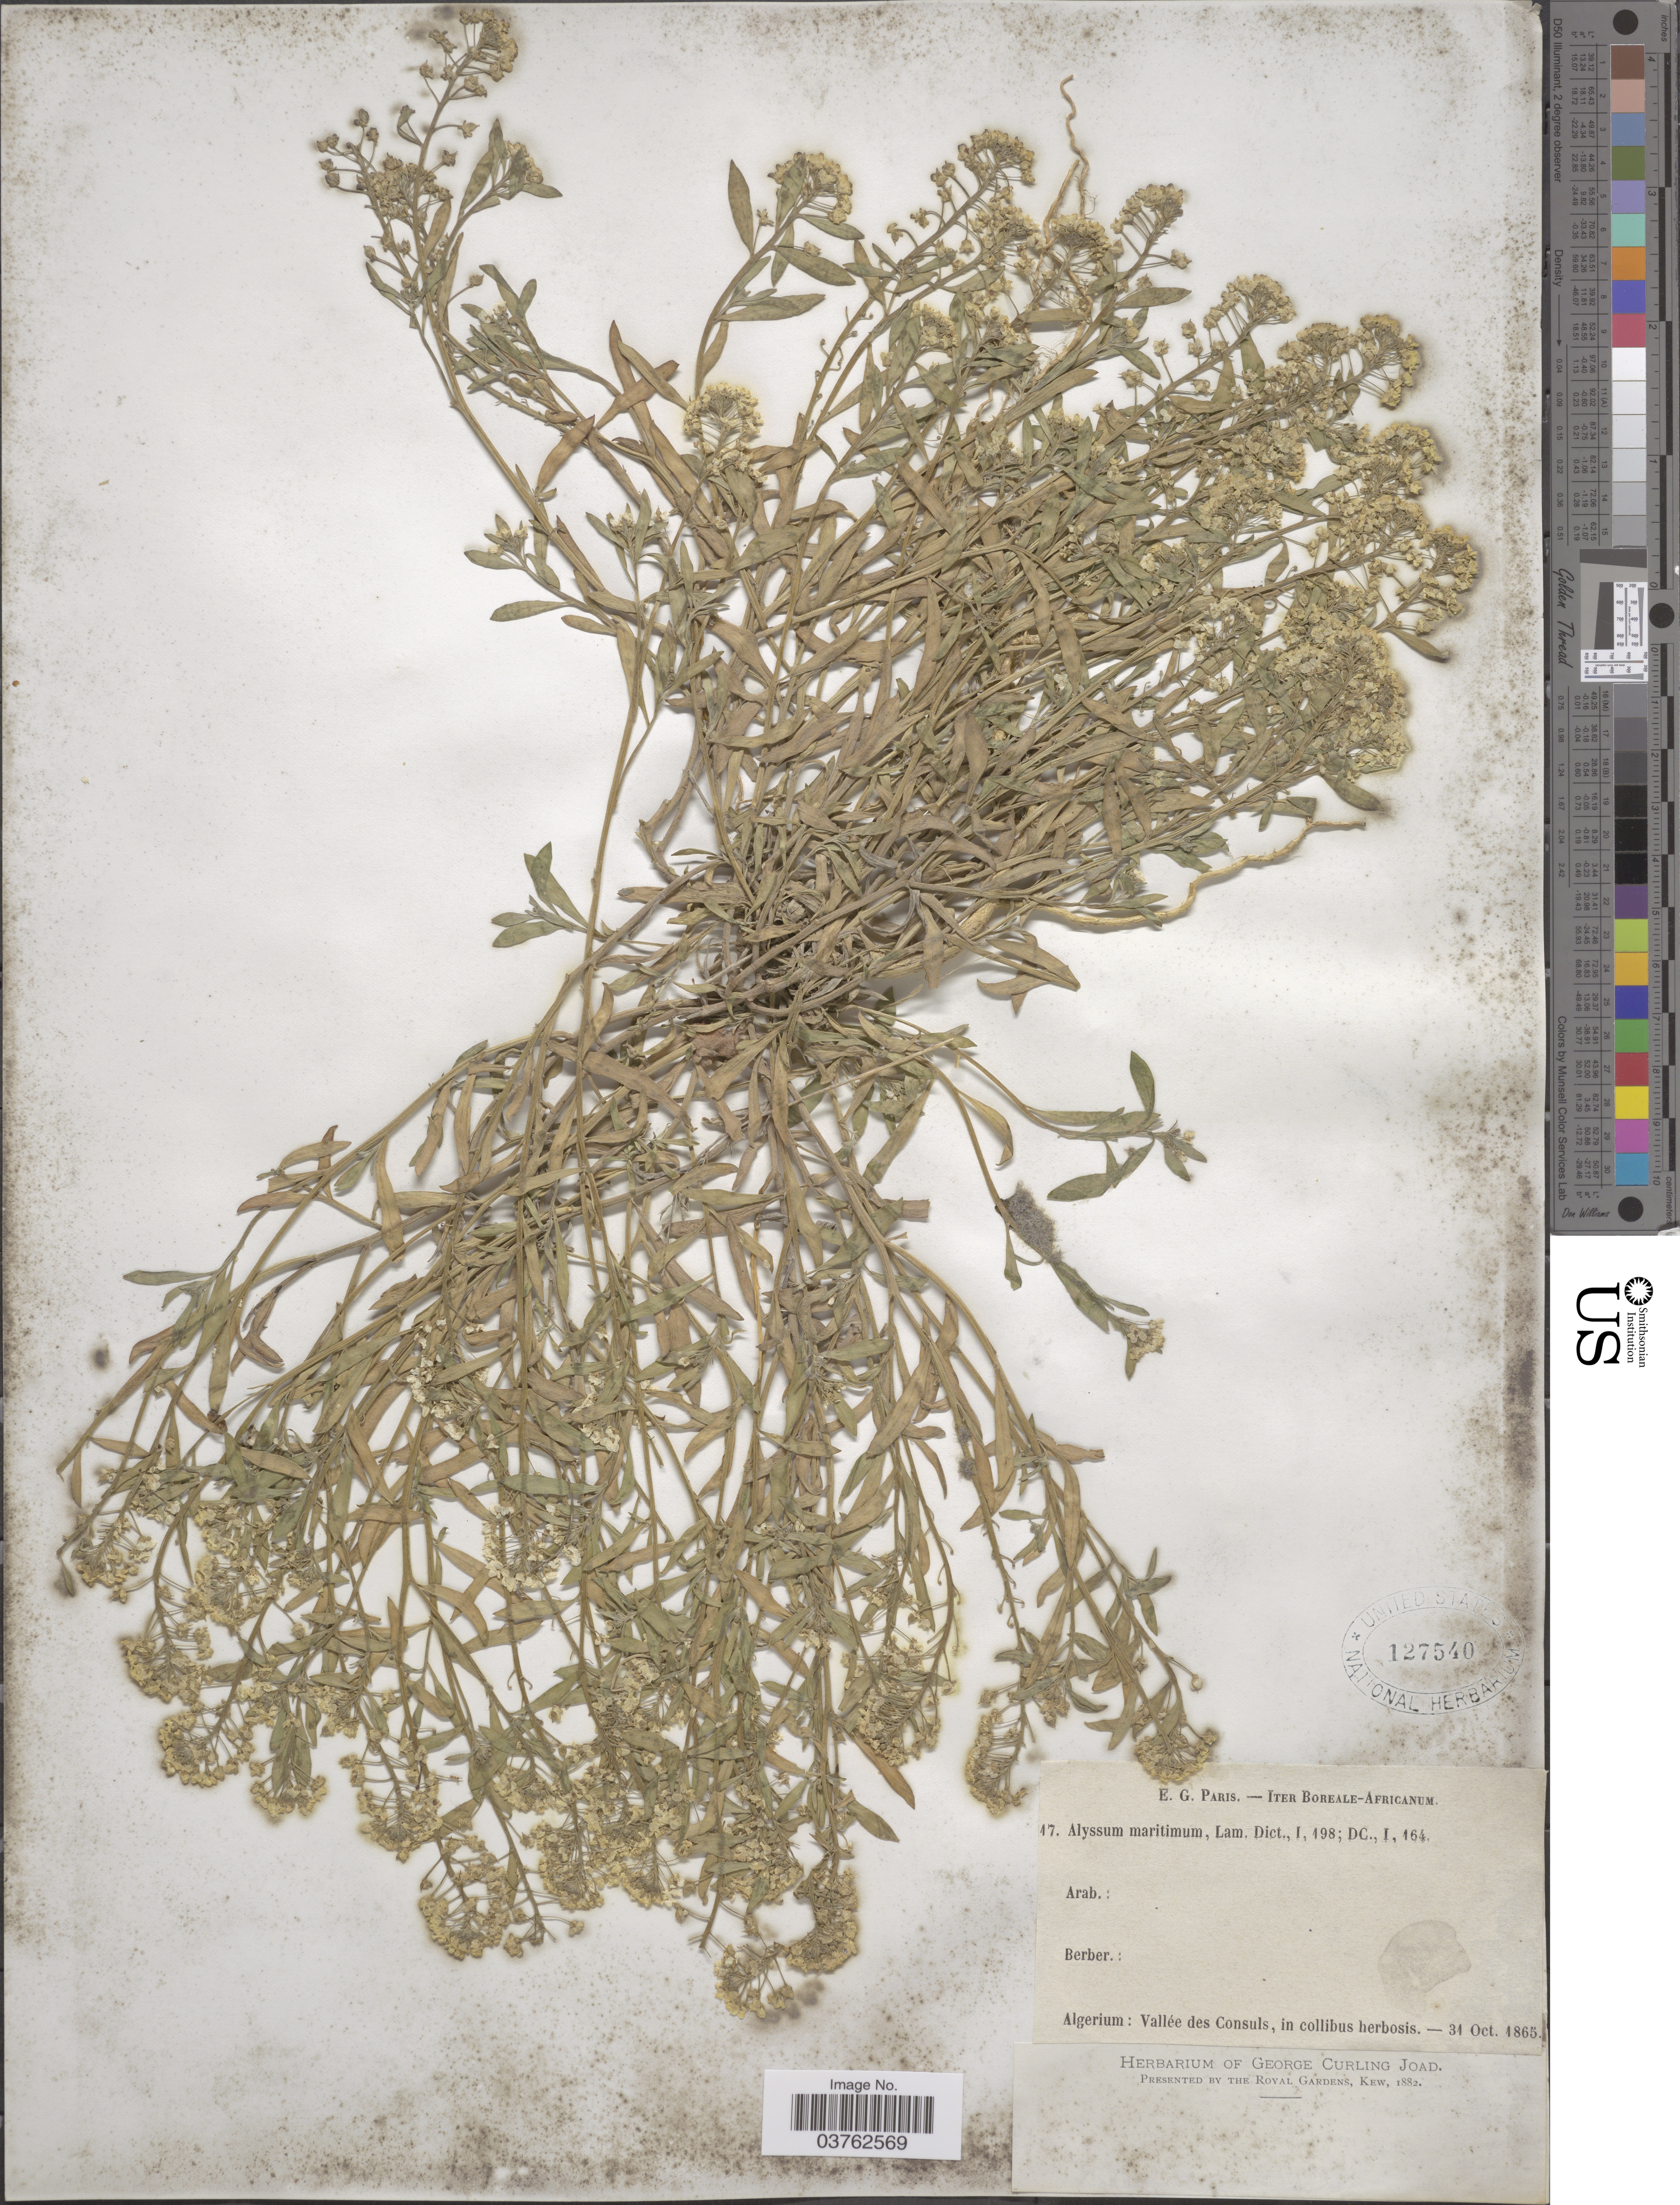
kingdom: Plantae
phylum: Tracheophyta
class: Magnoliopsida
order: Brassicales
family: Brassicaceae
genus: Lobularia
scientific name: Lobularia maritima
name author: (L.) Desv.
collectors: Paris, E.G.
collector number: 17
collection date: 1865-10-31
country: Algeria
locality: Iter Boreale-Africanum. Algerium: Vallée des Consuls, in collibus herbosis.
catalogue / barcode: US 127540